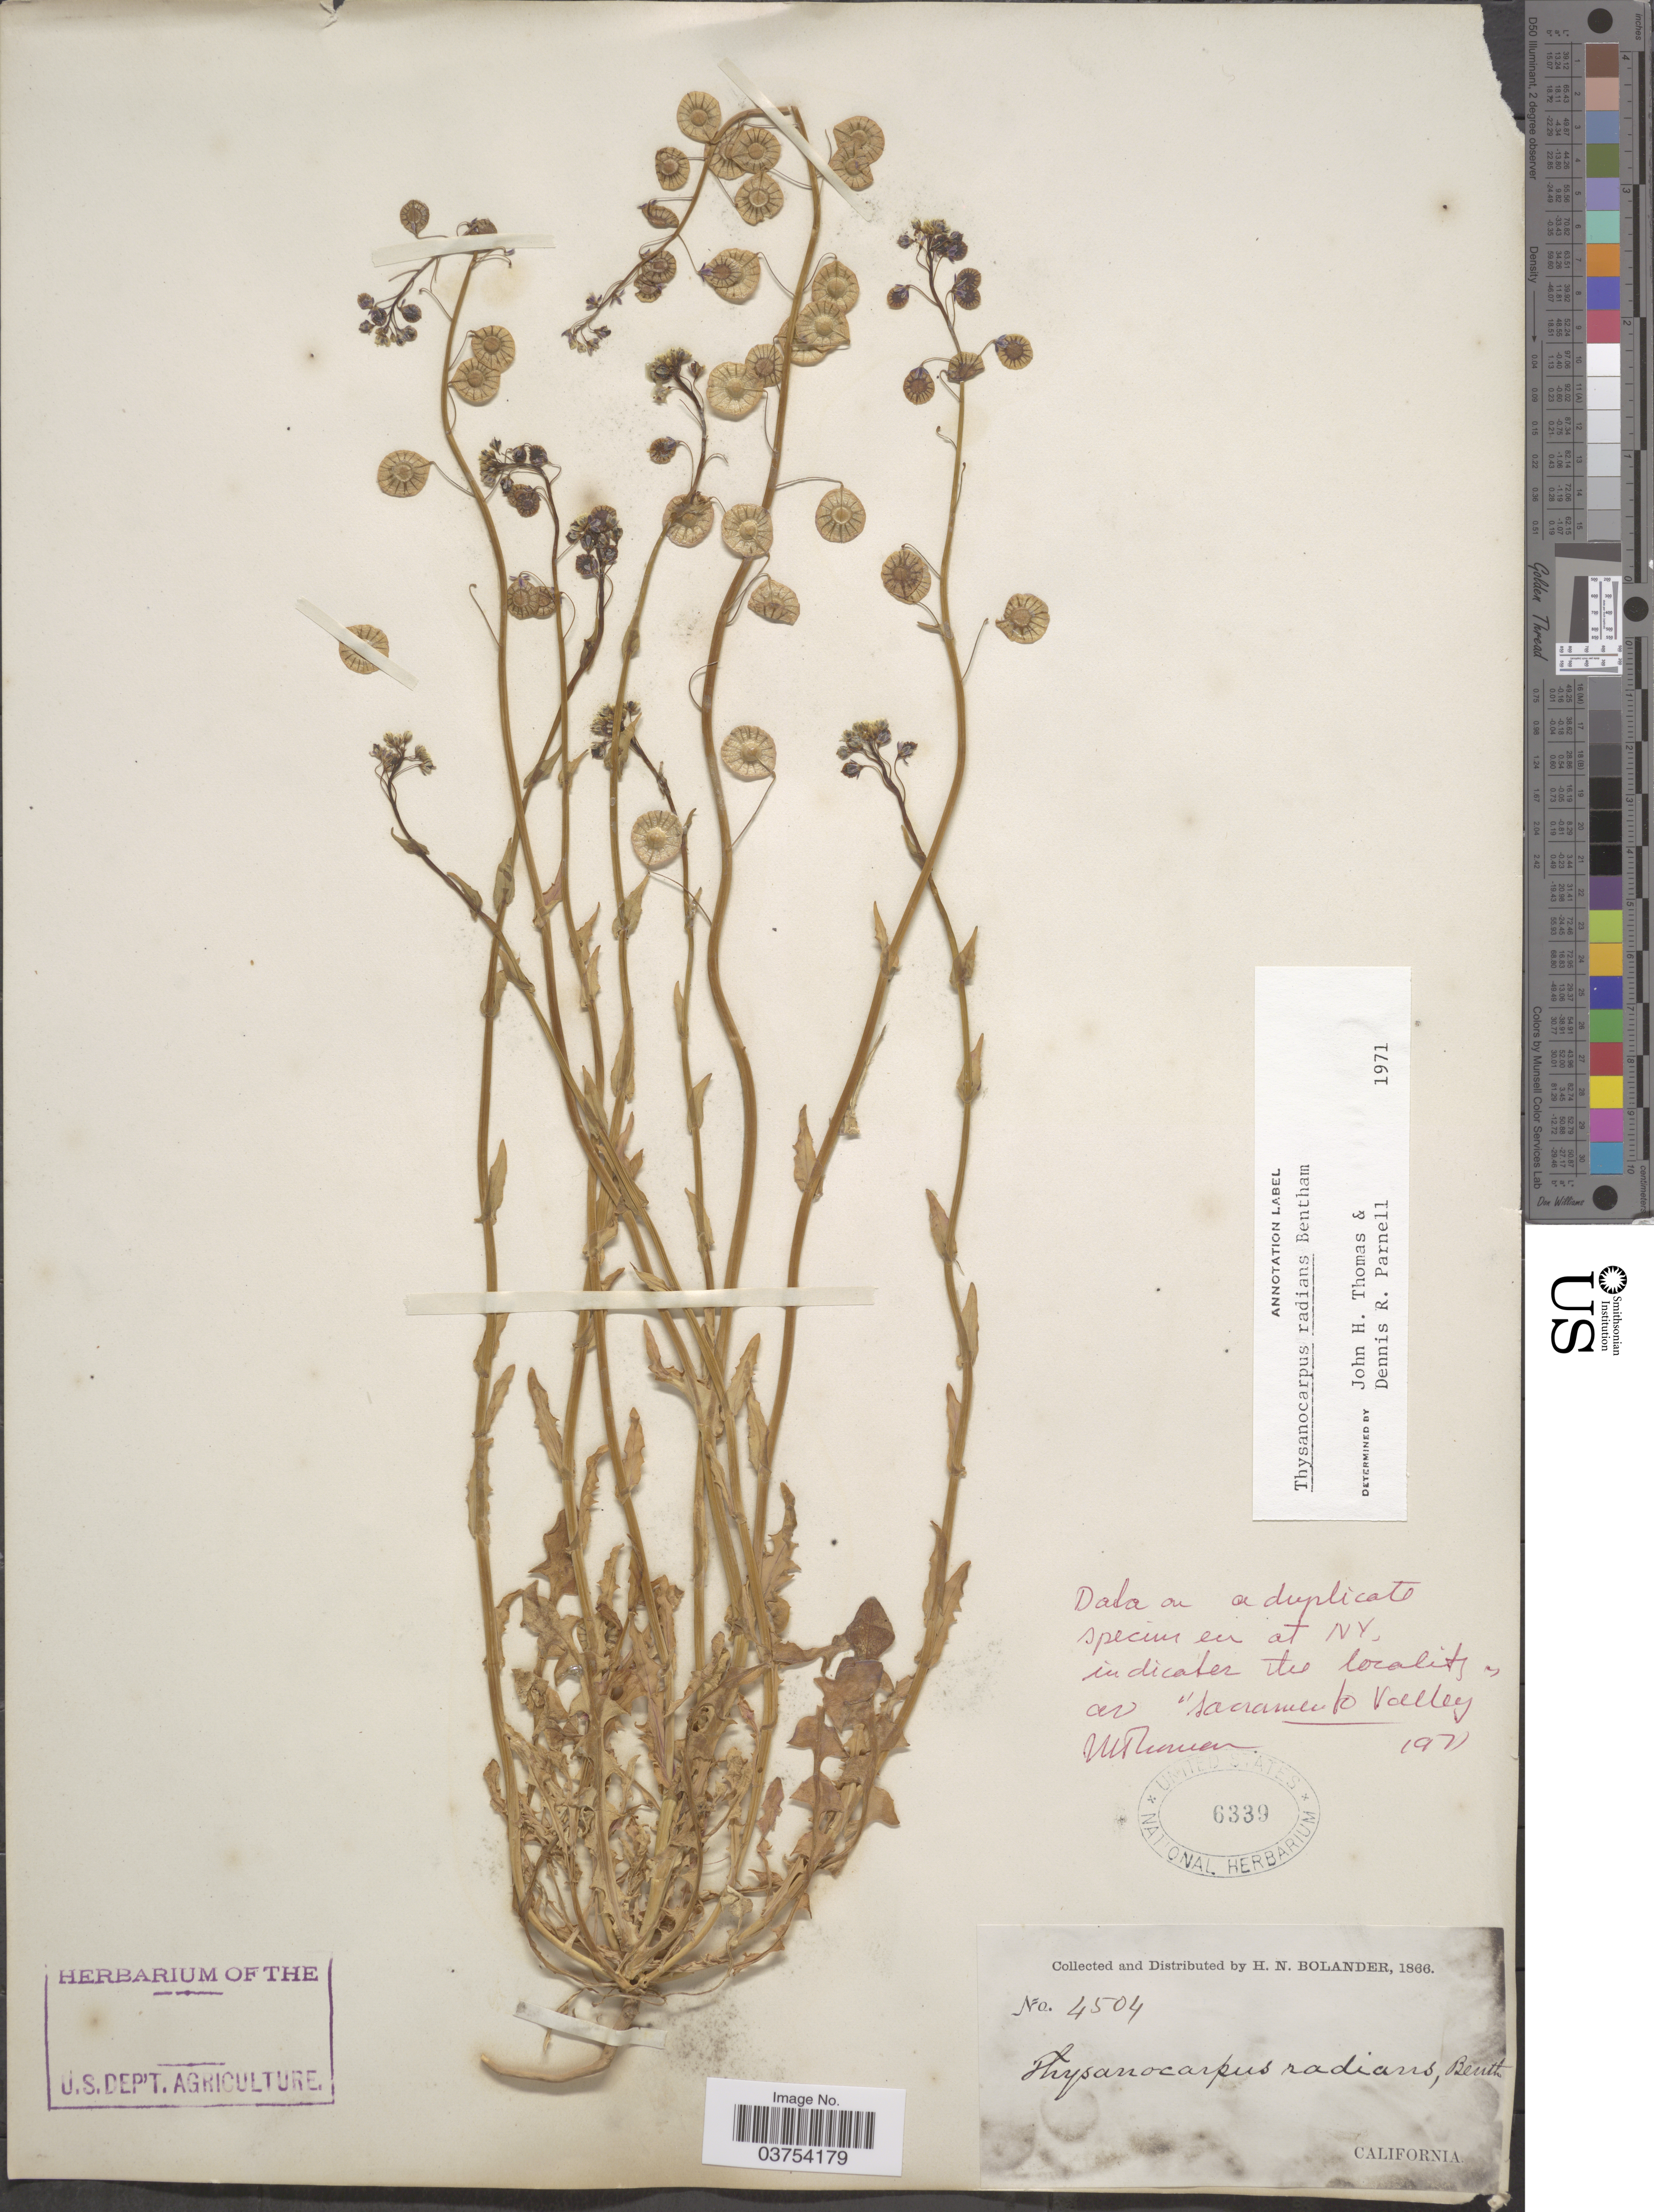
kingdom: Plantae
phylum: Tracheophyta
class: Magnoliopsida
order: Brassicales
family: Brassicaceae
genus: Thysanocarpus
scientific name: Thysanocarpus radians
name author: Benth.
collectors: H. Bolander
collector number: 4504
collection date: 1866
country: United States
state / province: California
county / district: Sacramento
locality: Sacramento Valley [unsure placement]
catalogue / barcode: US 6339